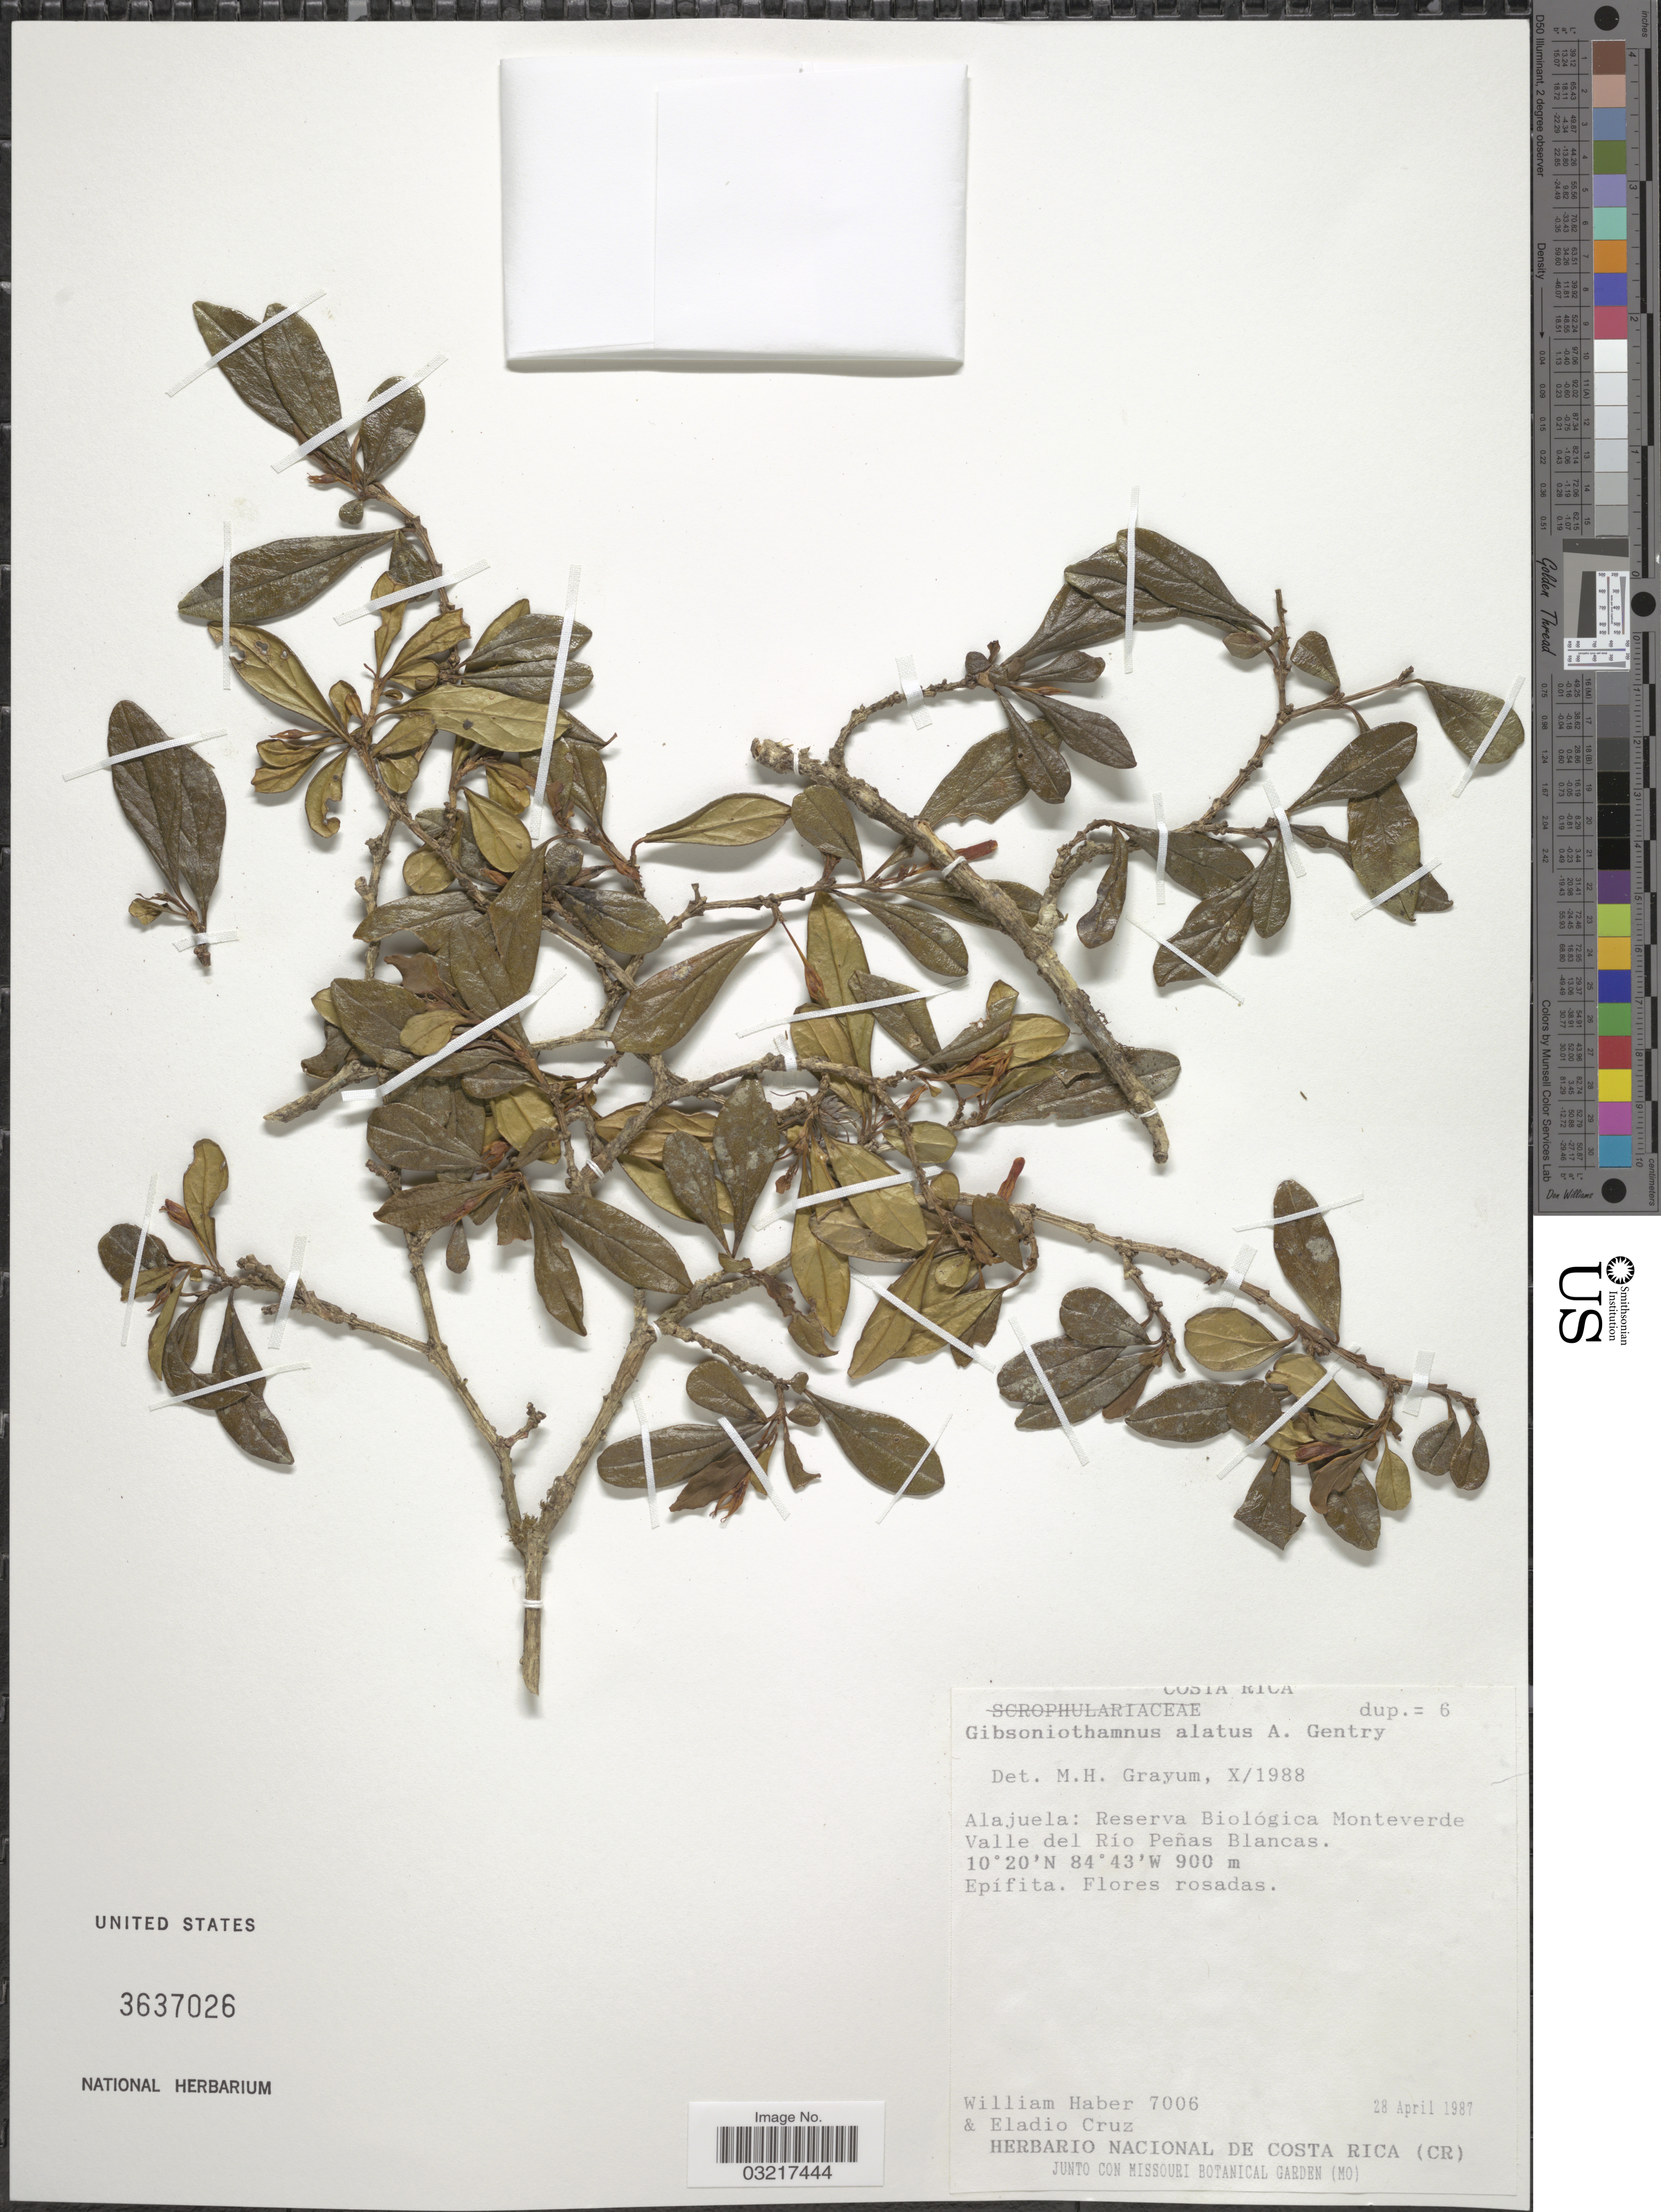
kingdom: Plantae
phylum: Tracheophyta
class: Magnoliopsida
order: Lamiales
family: Schlegeliaceae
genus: Gibsoniothamnus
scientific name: Gibsoniothamnus alatus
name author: A.H. Gentry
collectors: W. Haber & E. Cruz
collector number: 7006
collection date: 1987-04-28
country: Costa Rica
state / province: Alajuela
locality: Reserva Biológica Monteverde Valle del Río Peñas Blancas.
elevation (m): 900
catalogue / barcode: US 3637026